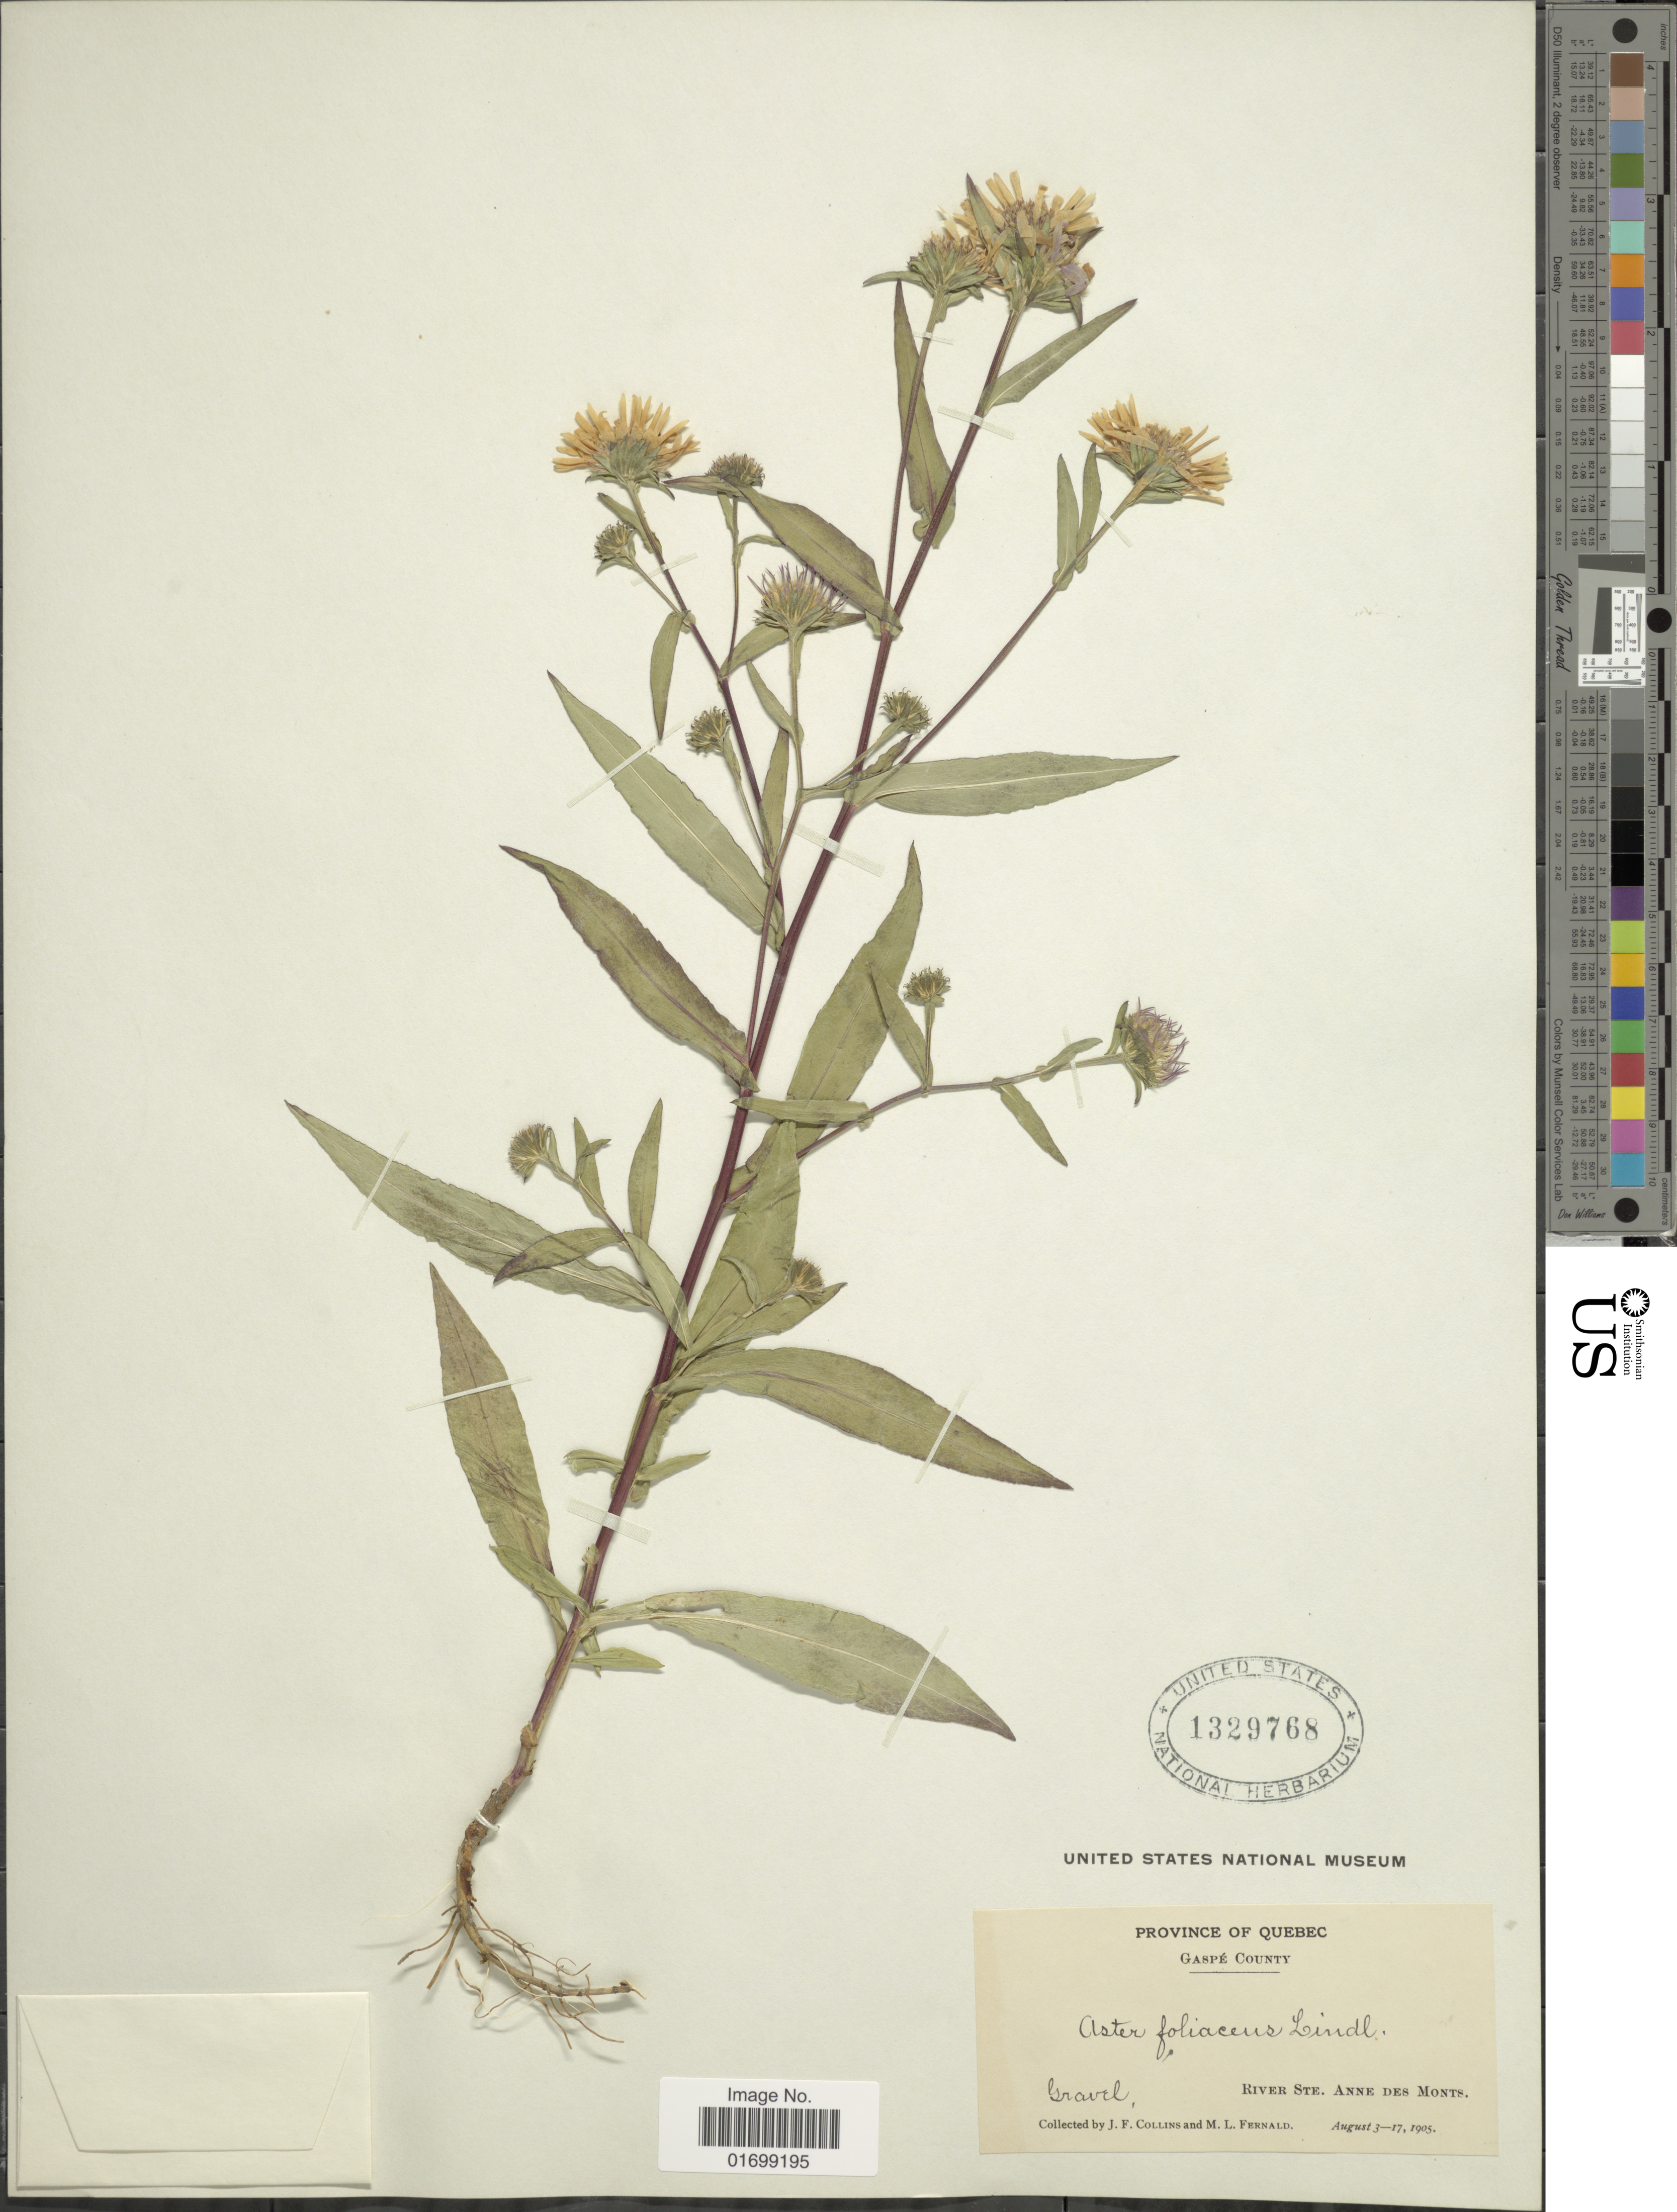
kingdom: Plantae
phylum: Tracheophyta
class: Magnoliopsida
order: Asterales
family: Asteraceae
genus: Symphyotrichum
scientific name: Symphyotrichum foliaceum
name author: (Lindl. ex DC.) G.L. Nesom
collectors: J. Collins & M. L. Fernald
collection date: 1905-08-03/1905-08-17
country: Canada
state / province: Quebec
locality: Gaspé County, Gravel, River Ste. Anne des Monts.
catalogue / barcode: US 1329768